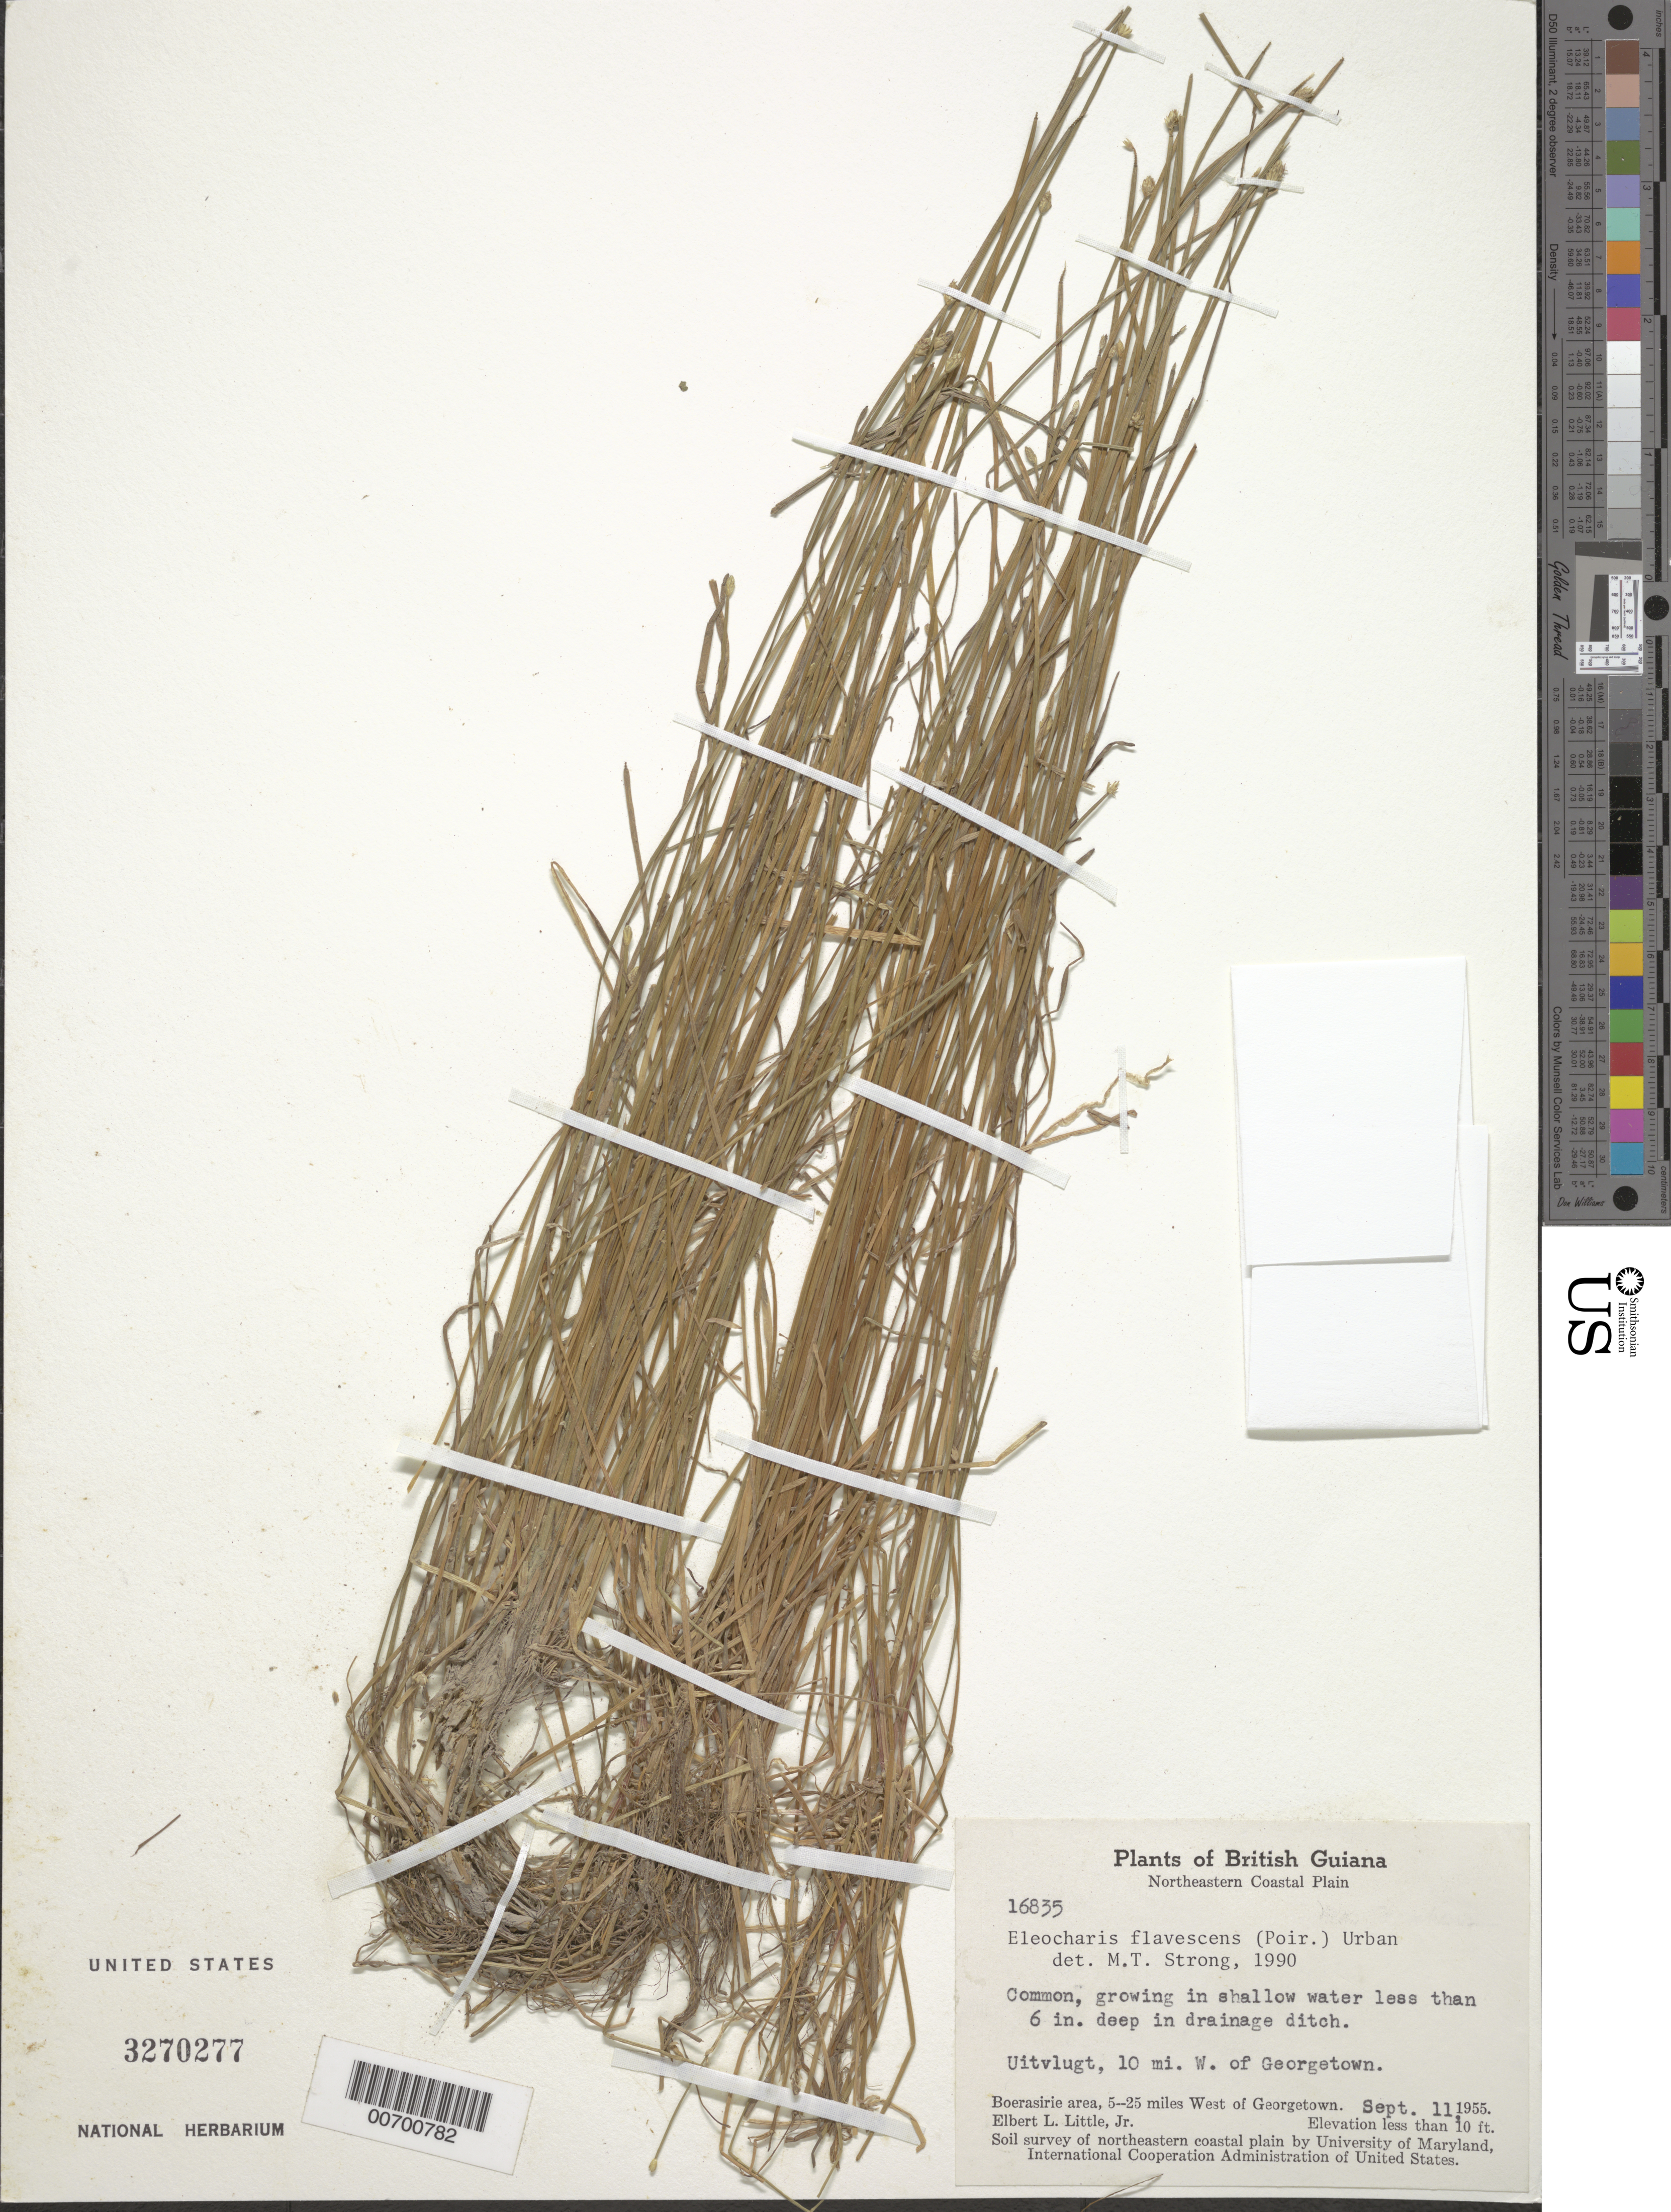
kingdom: Plantae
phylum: Tracheophyta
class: Liliopsida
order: Poales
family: Cyperaceae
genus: Eleocharis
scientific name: Eleocharis flavescens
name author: (Poir.) Urb.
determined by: Strong, M. T., (US), Smithsonian Institution - National Museum of Natural History (UNITED STATES)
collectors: E. L. Little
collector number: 16835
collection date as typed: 11-Sep-55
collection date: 1955-09-11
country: Guyana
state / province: Essequibo Isl-W. Demerara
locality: Boerasirie area, Uitvlugt, 10 mi. W of Georgetown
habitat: In shallow water less than 6" deep in drainage ditch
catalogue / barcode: US 3271277